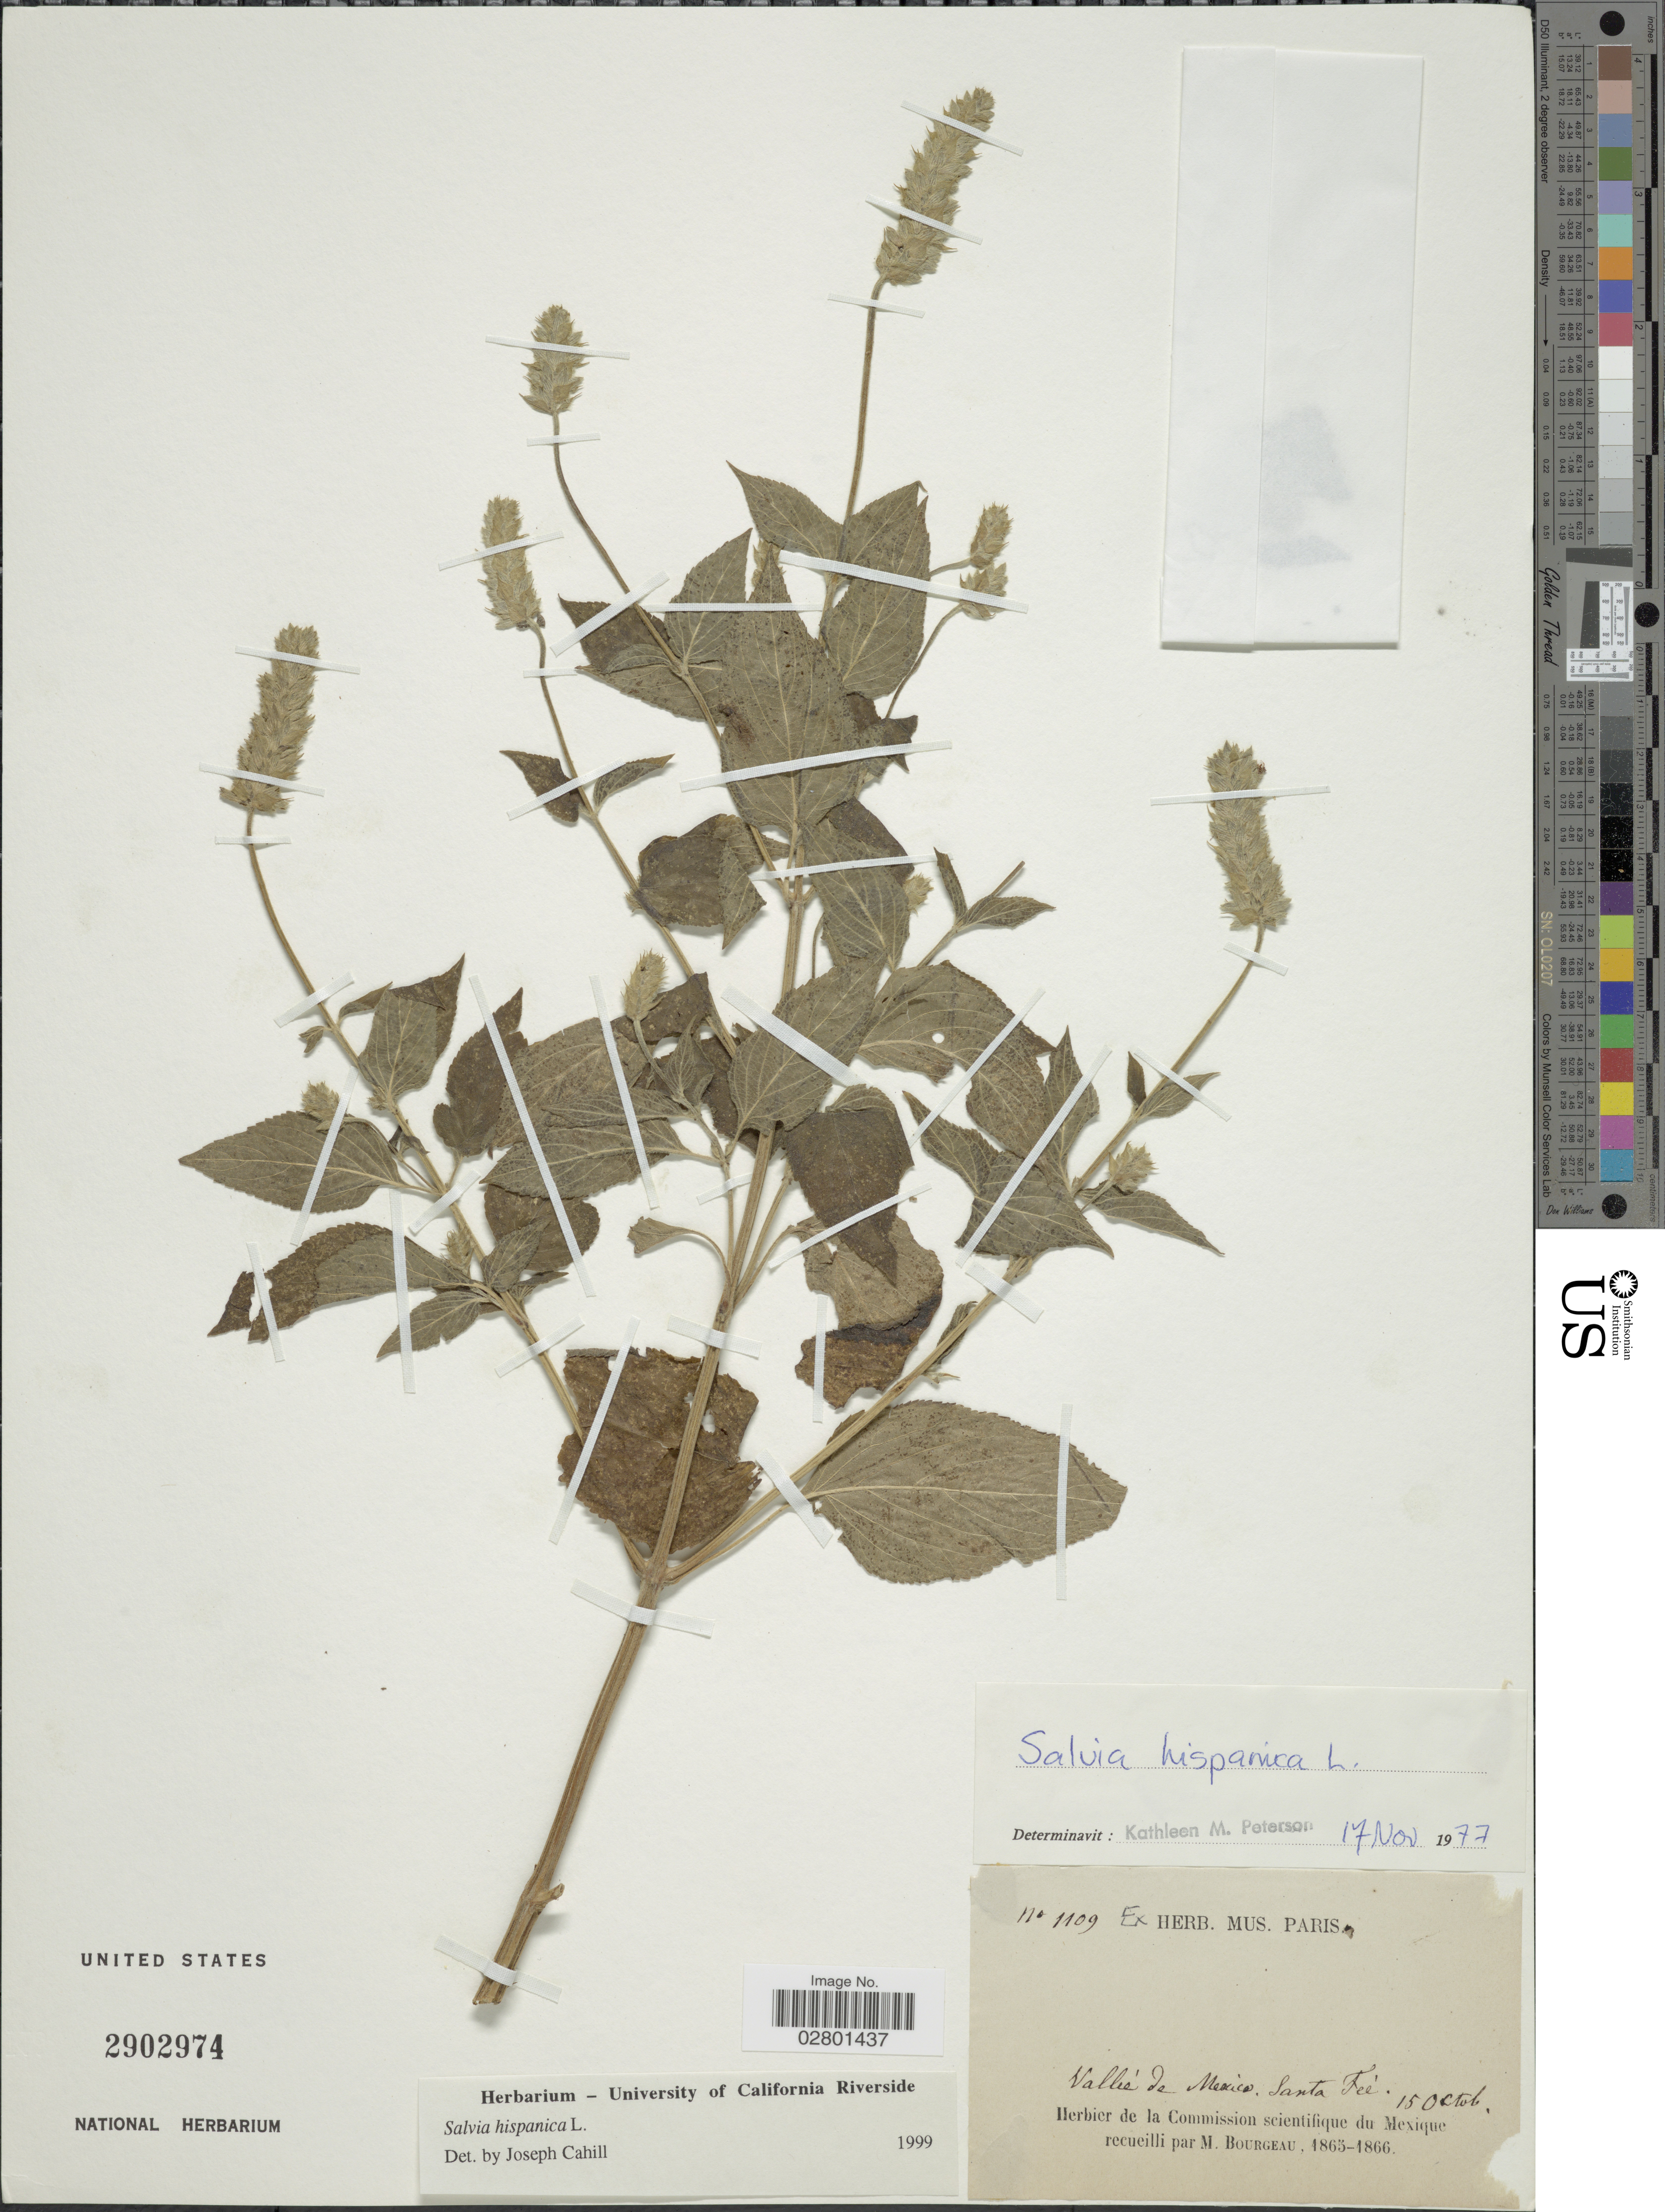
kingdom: Plantae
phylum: Tracheophyta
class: Magnoliopsida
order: Lamiales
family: Lamiaceae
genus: Salvia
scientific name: Salvia hispanica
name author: L.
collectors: M. Bourgeau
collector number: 1109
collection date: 1865-10-15/1866-10-15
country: Mexico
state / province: México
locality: Vallée de Mexico, Santa Fé.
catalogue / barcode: US 2902974